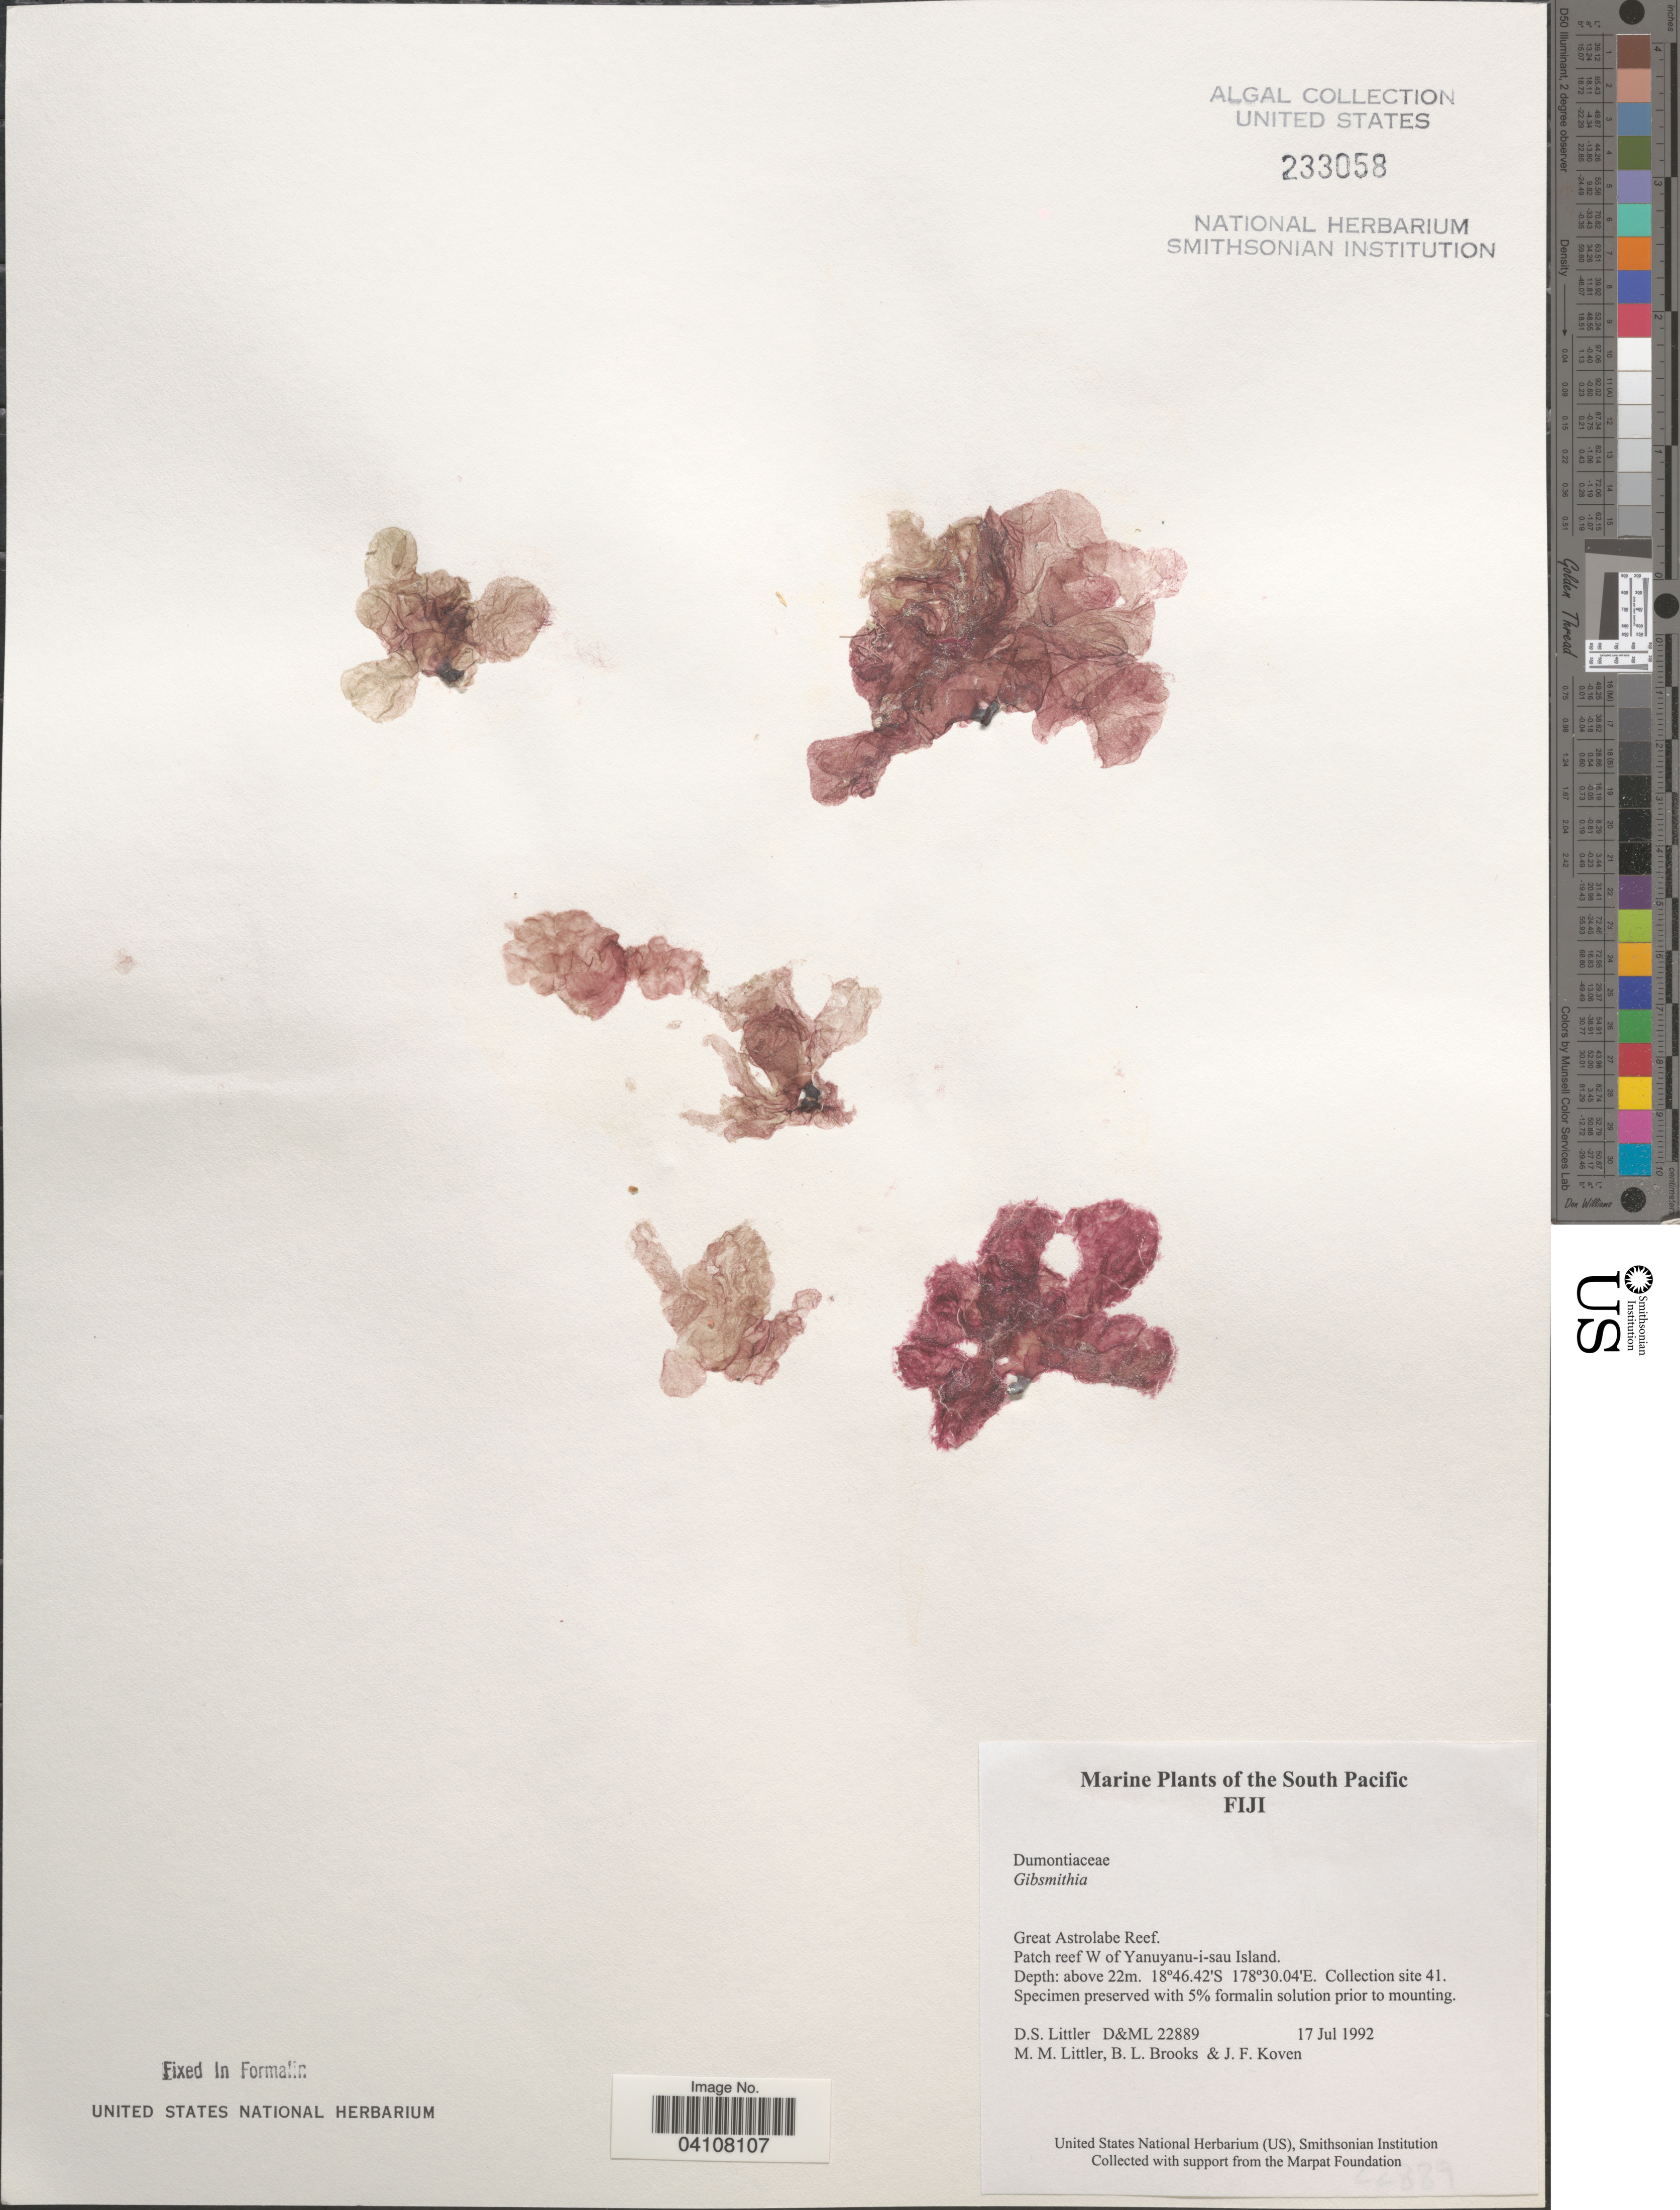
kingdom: Plantae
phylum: Rhodophyta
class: Florideophyceae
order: Gigartinales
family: Dumontiaceae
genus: Gibsmithia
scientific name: Gibsmithia sp.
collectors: D. S. Littler, B. Brooks & J. Koven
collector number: D&ML22889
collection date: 1992-07-17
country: Fiji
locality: The South Pacific. Great Astrolabe Reef. Patch reef W of Yanuyanu-i-sau Island. Collection site 41.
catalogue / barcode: US 233058